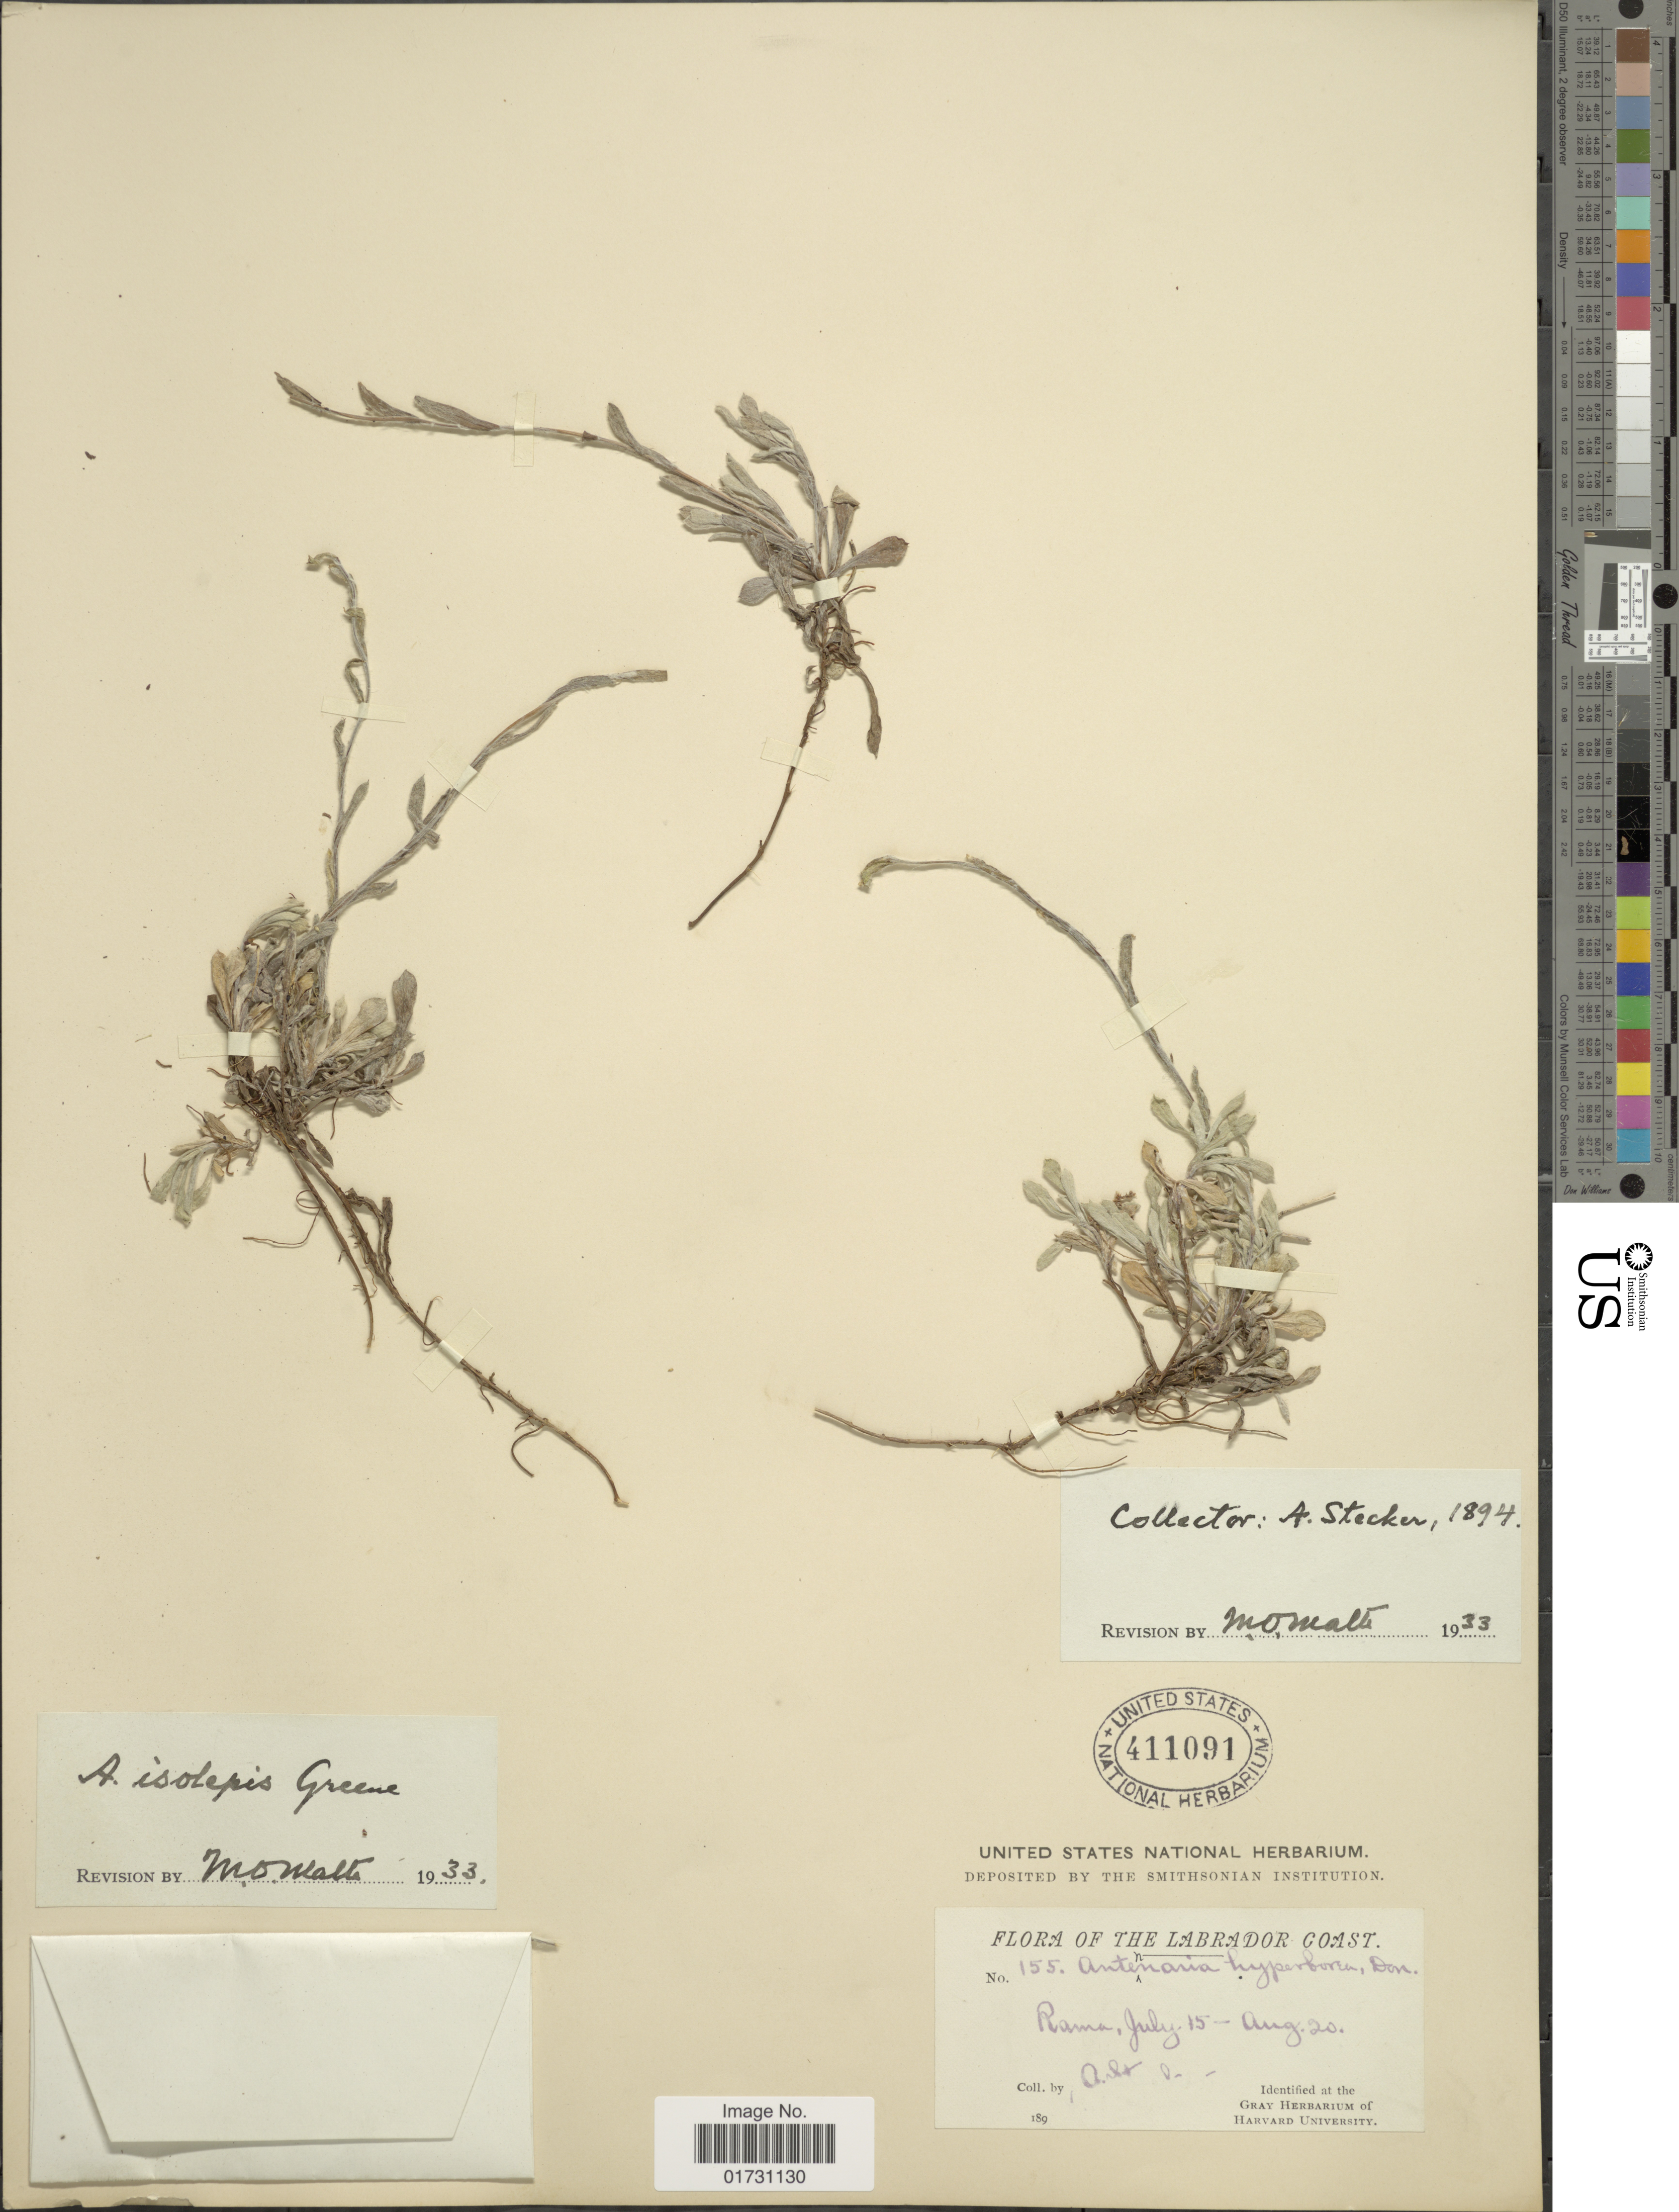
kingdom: Plantae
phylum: Tracheophyta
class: Magnoliopsida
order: Asterales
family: Asteraceae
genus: Antennaria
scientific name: Antennaria isolepis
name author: Greene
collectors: A. Stecker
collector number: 155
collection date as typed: July 15 - Aug. 20, 189-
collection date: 1894-07-15/1894-08-20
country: Canada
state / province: Newfoundland and Labrador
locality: The Labrador Coast, Rama [Ramah]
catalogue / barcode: US 411091